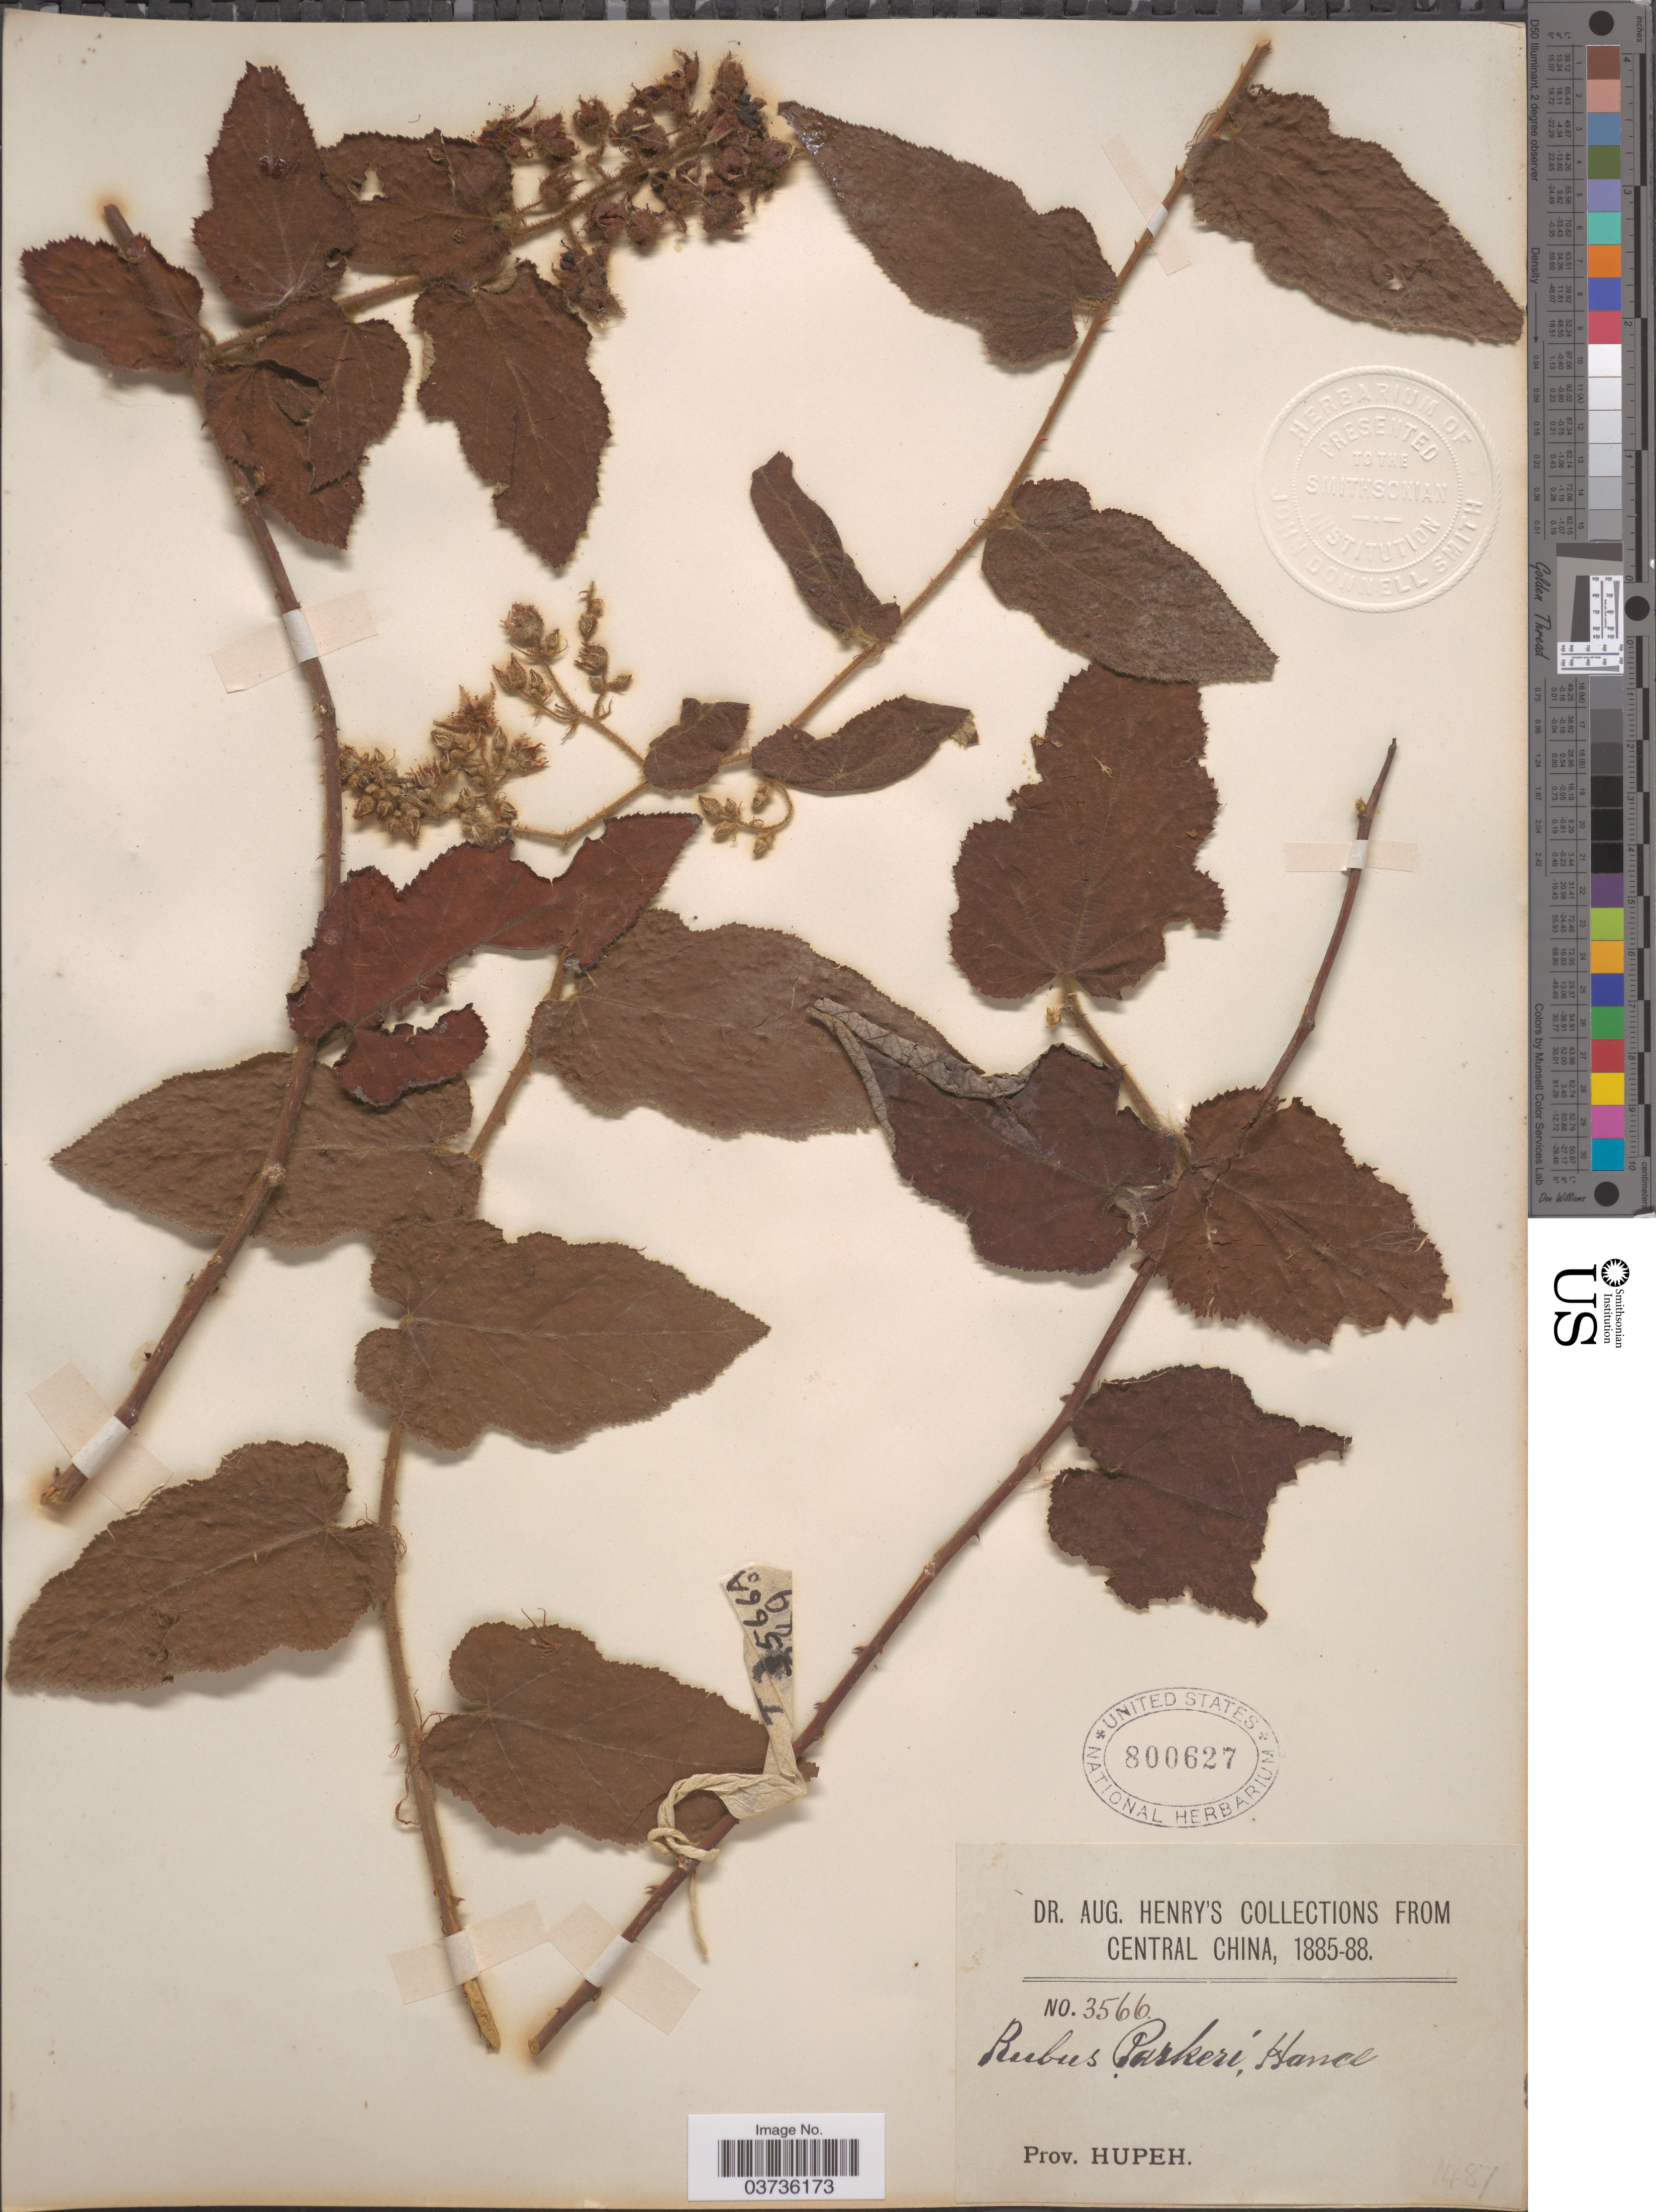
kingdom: Plantae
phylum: Tracheophyta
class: Magnoliopsida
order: Rosales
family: Rosaceae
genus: Rubus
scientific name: Rubus parkeri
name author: Hance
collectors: A. Henry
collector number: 3566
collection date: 1885/1888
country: China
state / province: Hubei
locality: Central China. Prov. Hupeh.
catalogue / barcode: US 800627